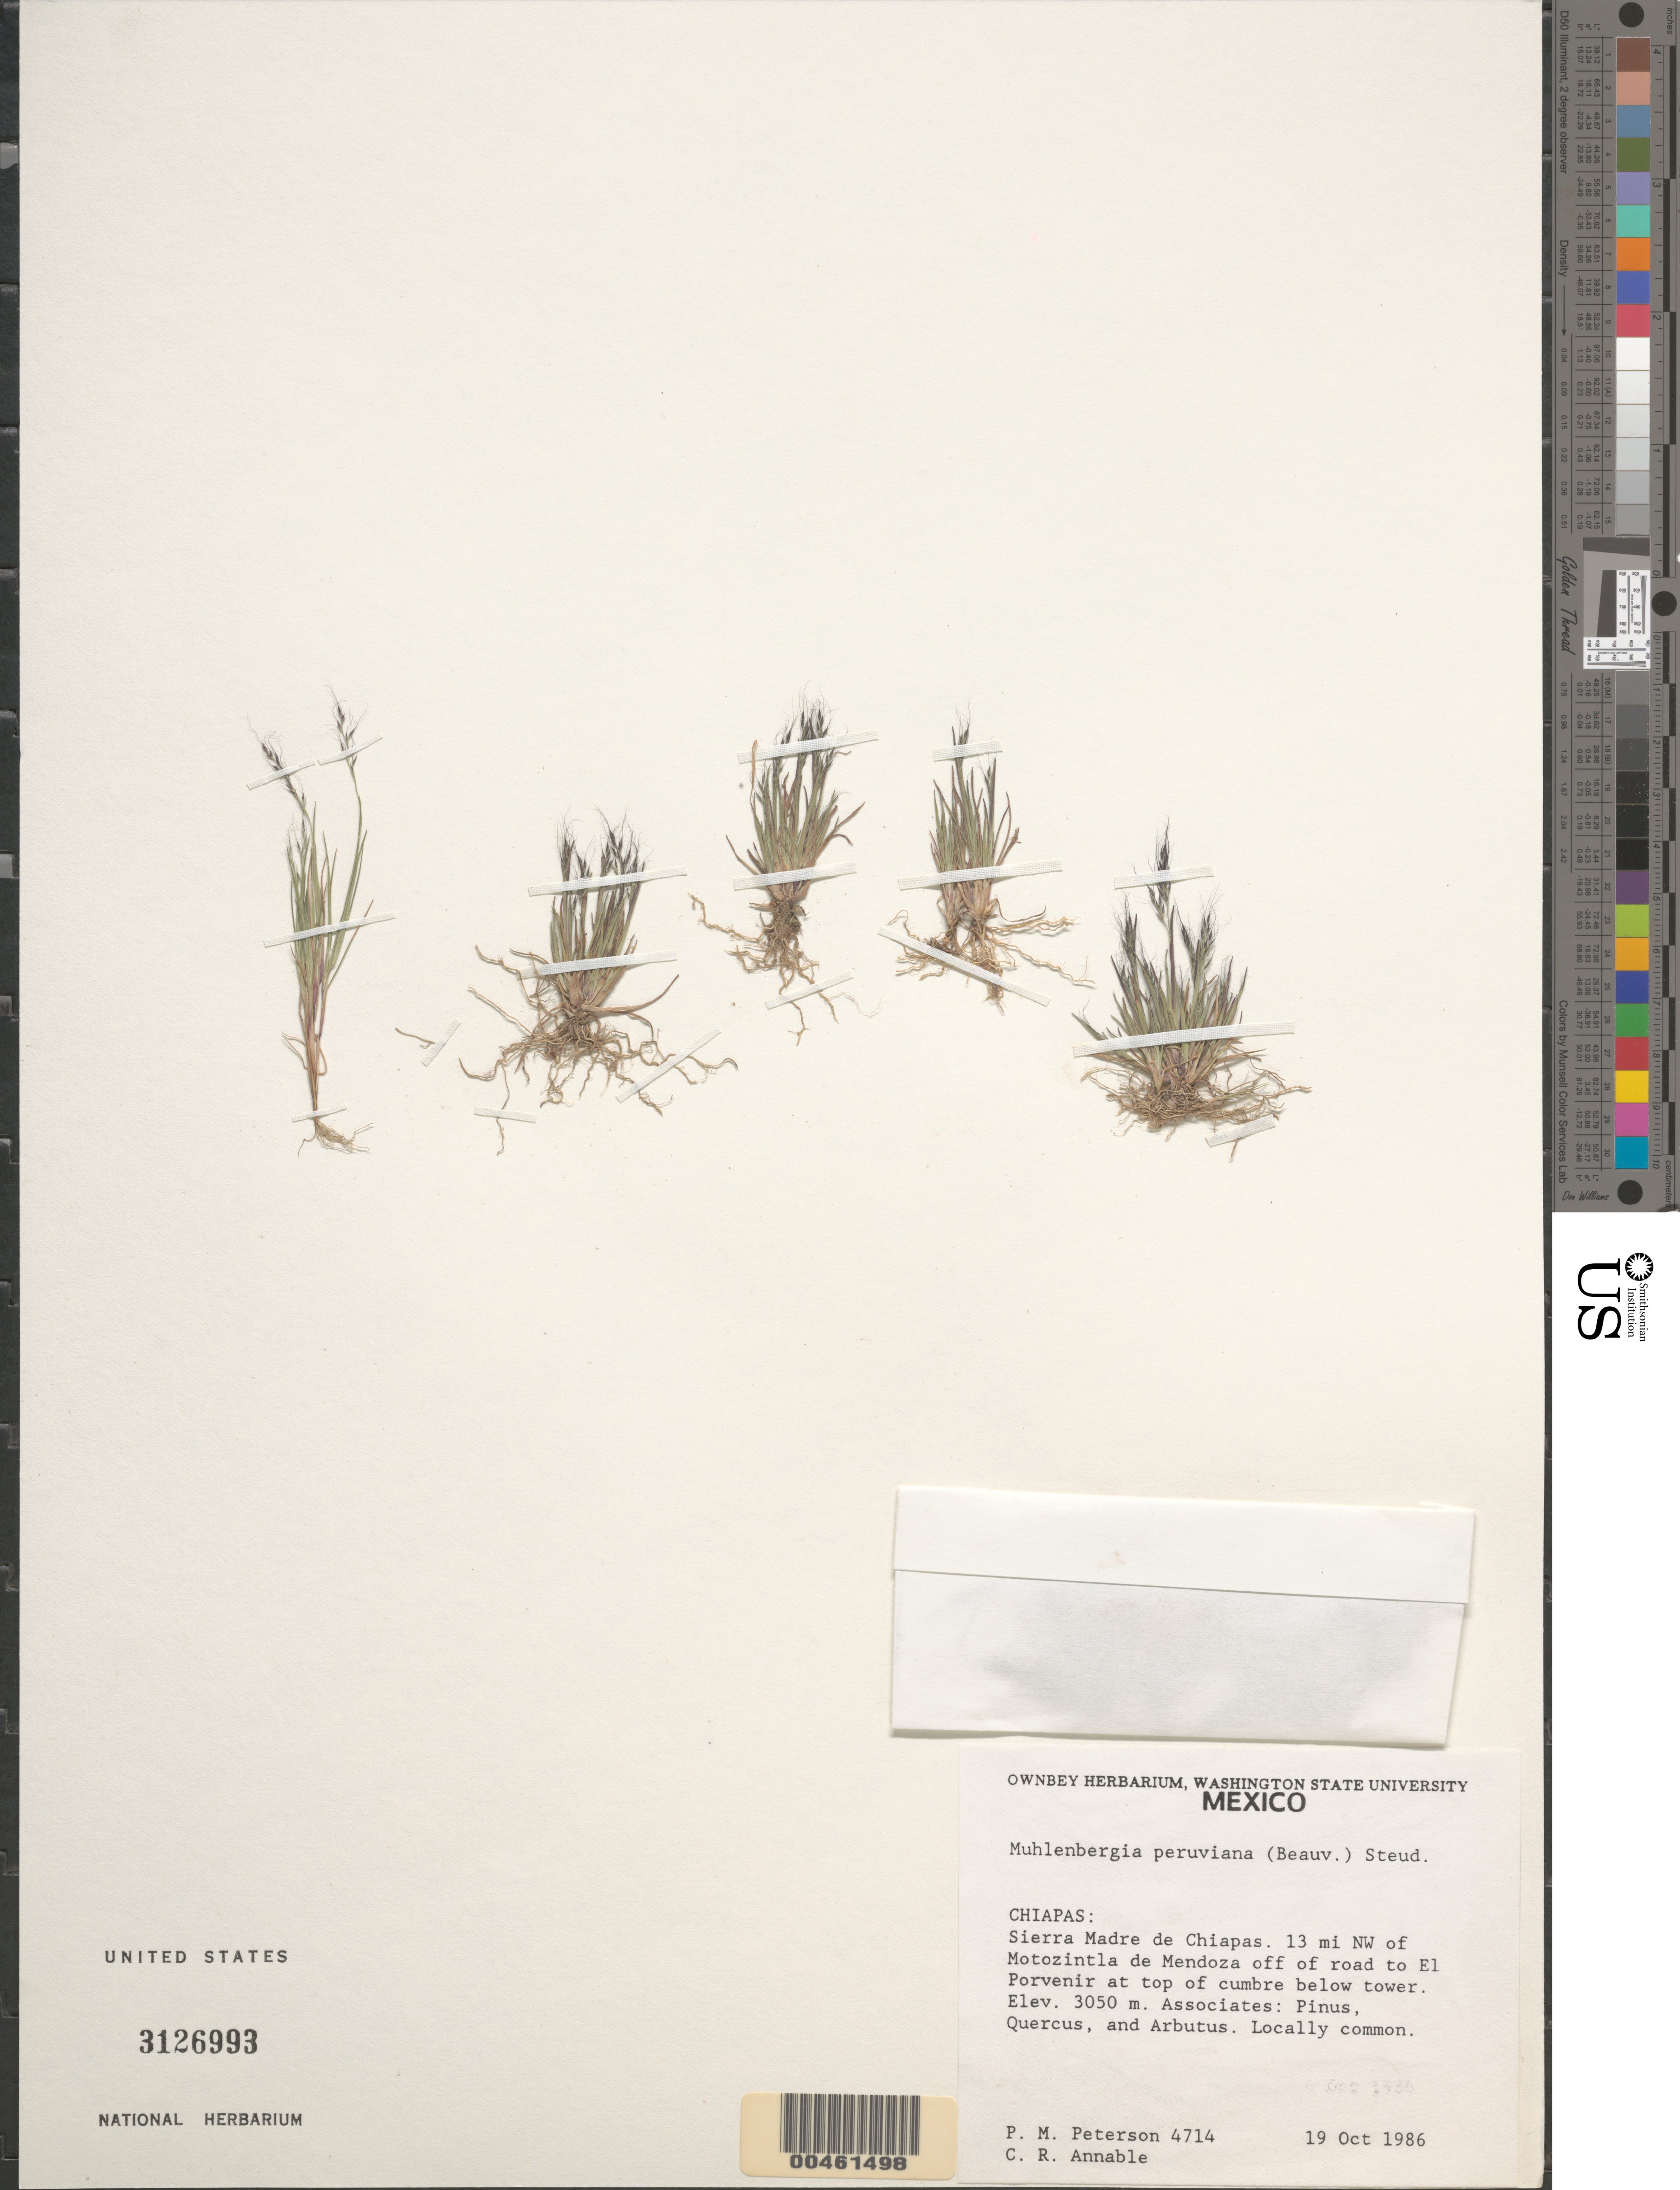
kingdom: Plantae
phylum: Tracheophyta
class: Liliopsida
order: Poales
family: Poaceae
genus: Muhlenbergia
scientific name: Muhlenbergia peruviana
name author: (P. Beauv.) Steud.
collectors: P. M. Peterson & C. R. Annable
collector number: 04714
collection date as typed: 19 Oct 1986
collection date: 1986-10-19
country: Mexico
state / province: Chiapas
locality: Sierra Madre de Chiapas, 13 miles NW of Motozintla de Mendoza off road to El Porvenir at top of cumbre below tower.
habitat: Associated with Pinus, Quercus and Arbutus.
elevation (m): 3050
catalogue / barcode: US 3126993